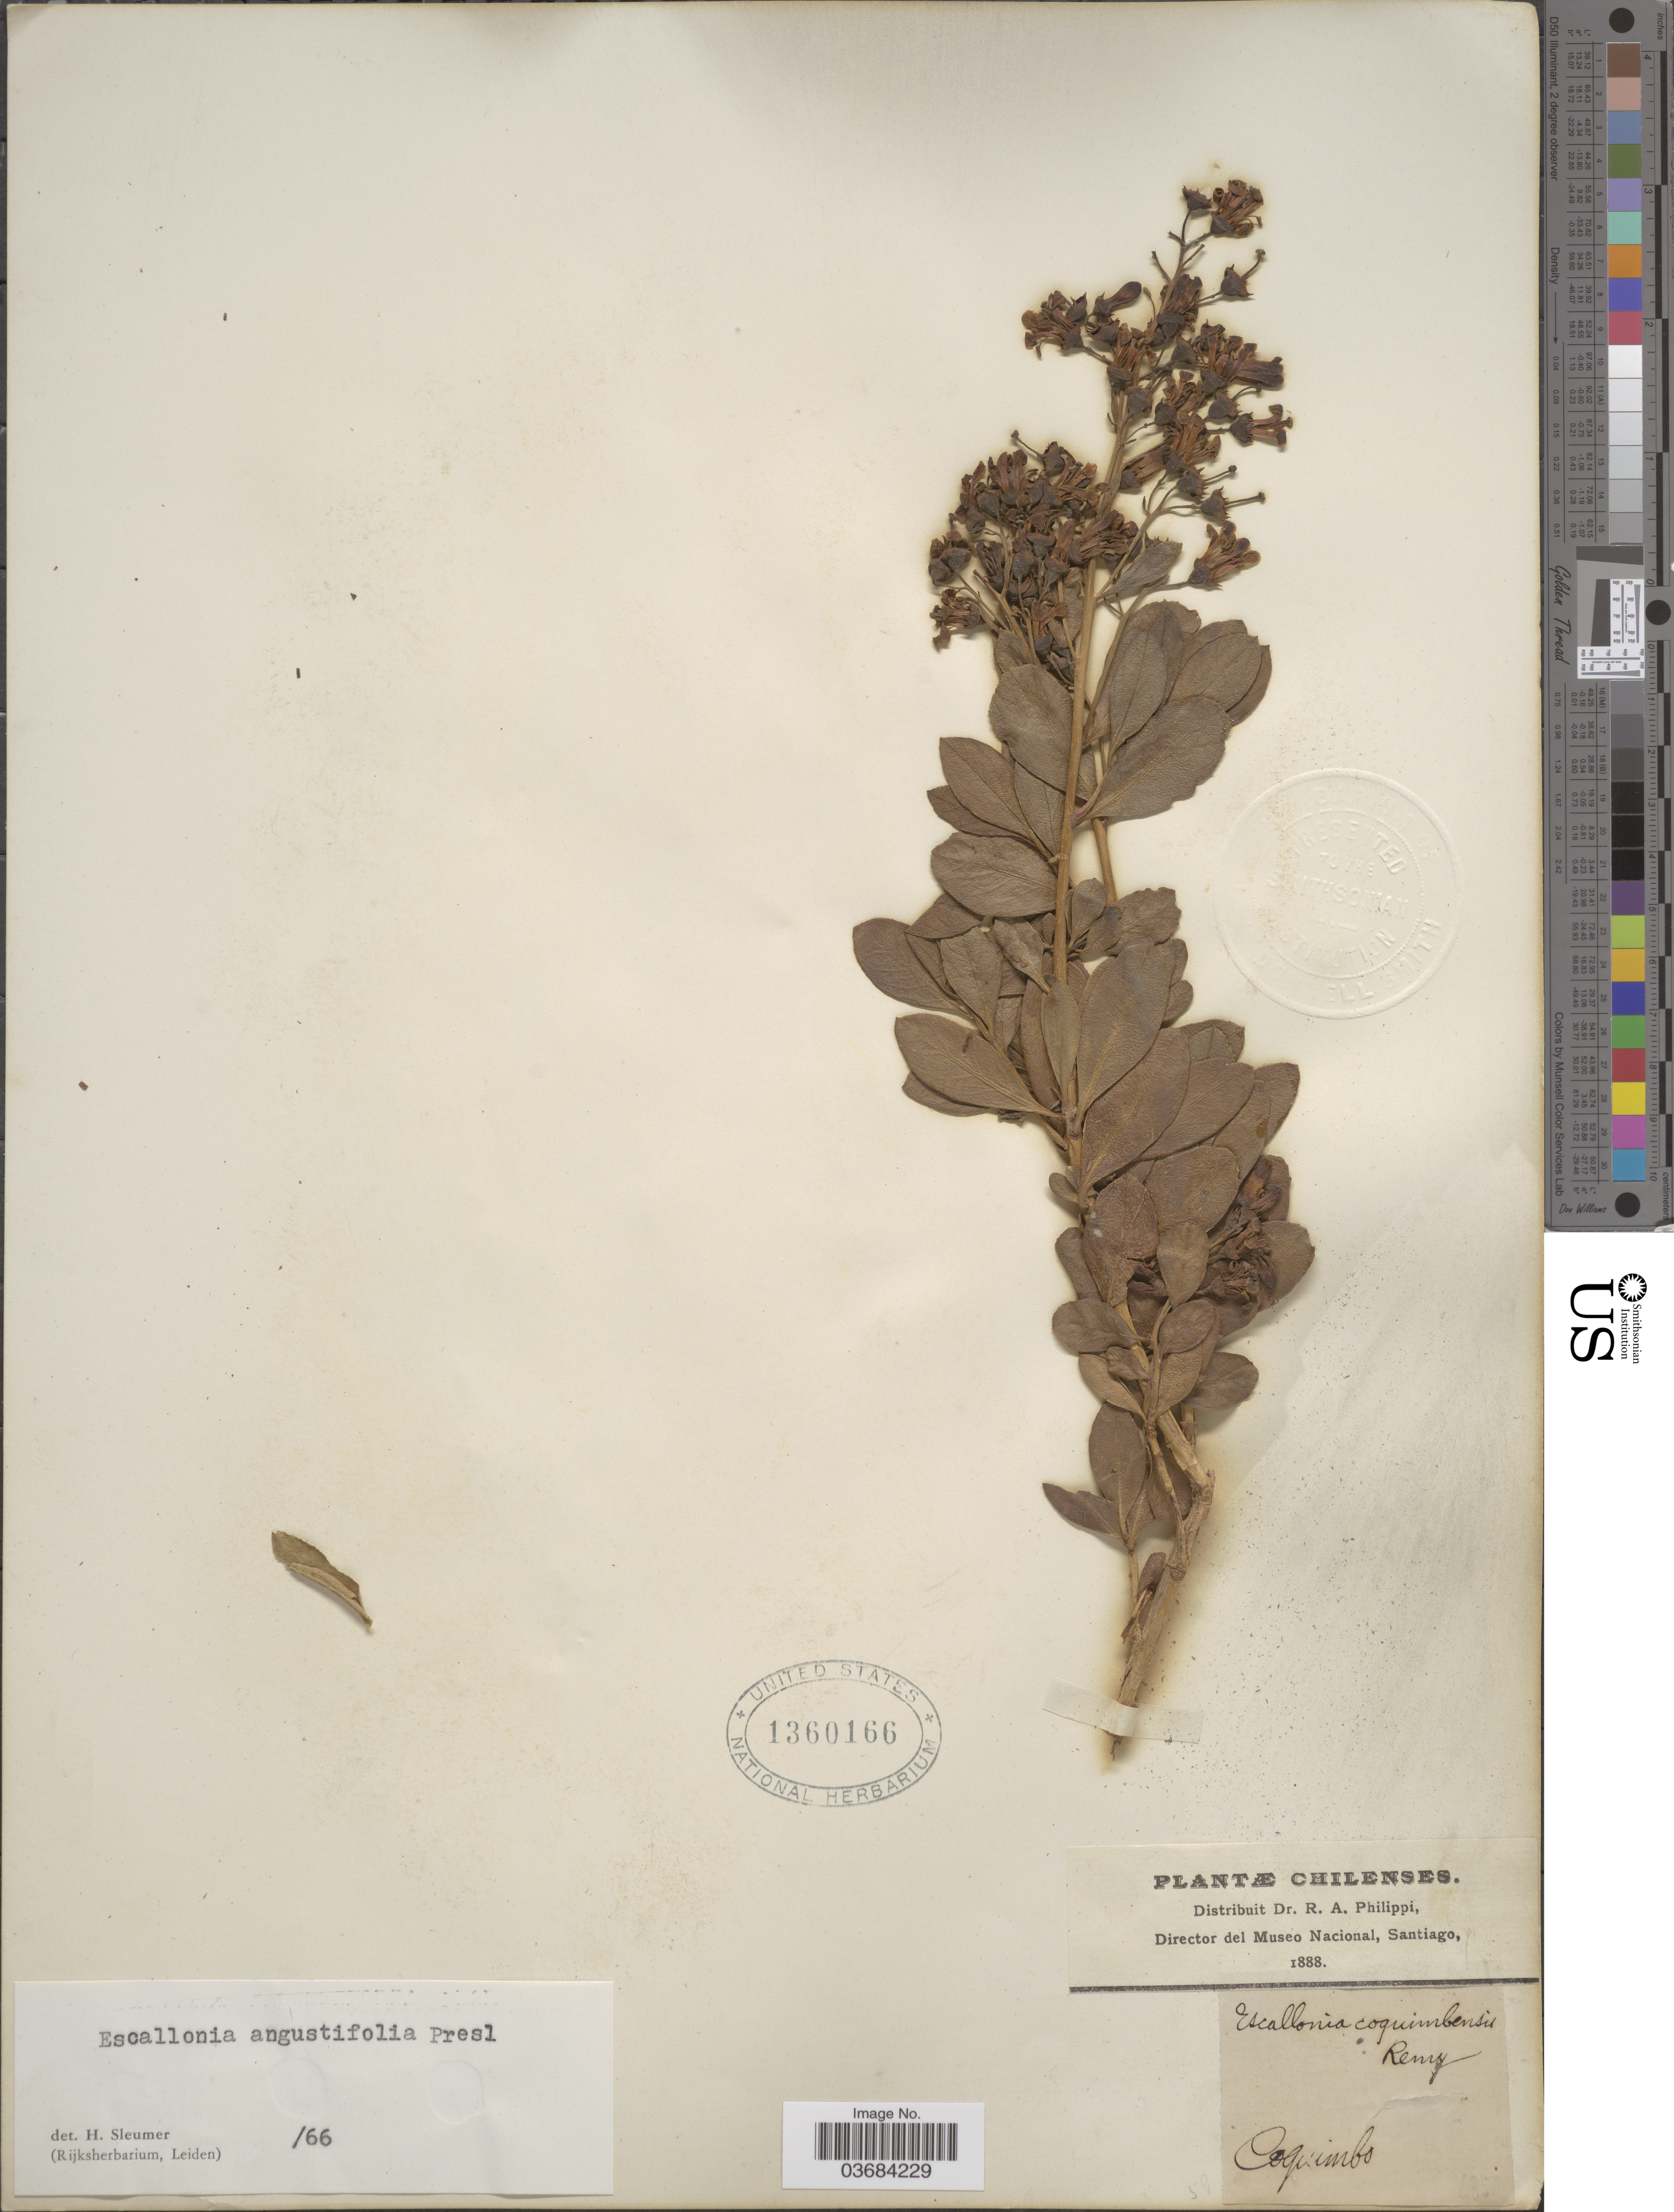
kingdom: Plantae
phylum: Tracheophyta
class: Magnoliopsida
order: Escalloniales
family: Escalloniaceae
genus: Escallonia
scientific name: Escallonia angustifolia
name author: C. Presl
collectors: ex. herb. R.A. Philippi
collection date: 1888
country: Chile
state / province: Coquimbo (IV)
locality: Coquimbo.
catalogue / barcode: US 1360166